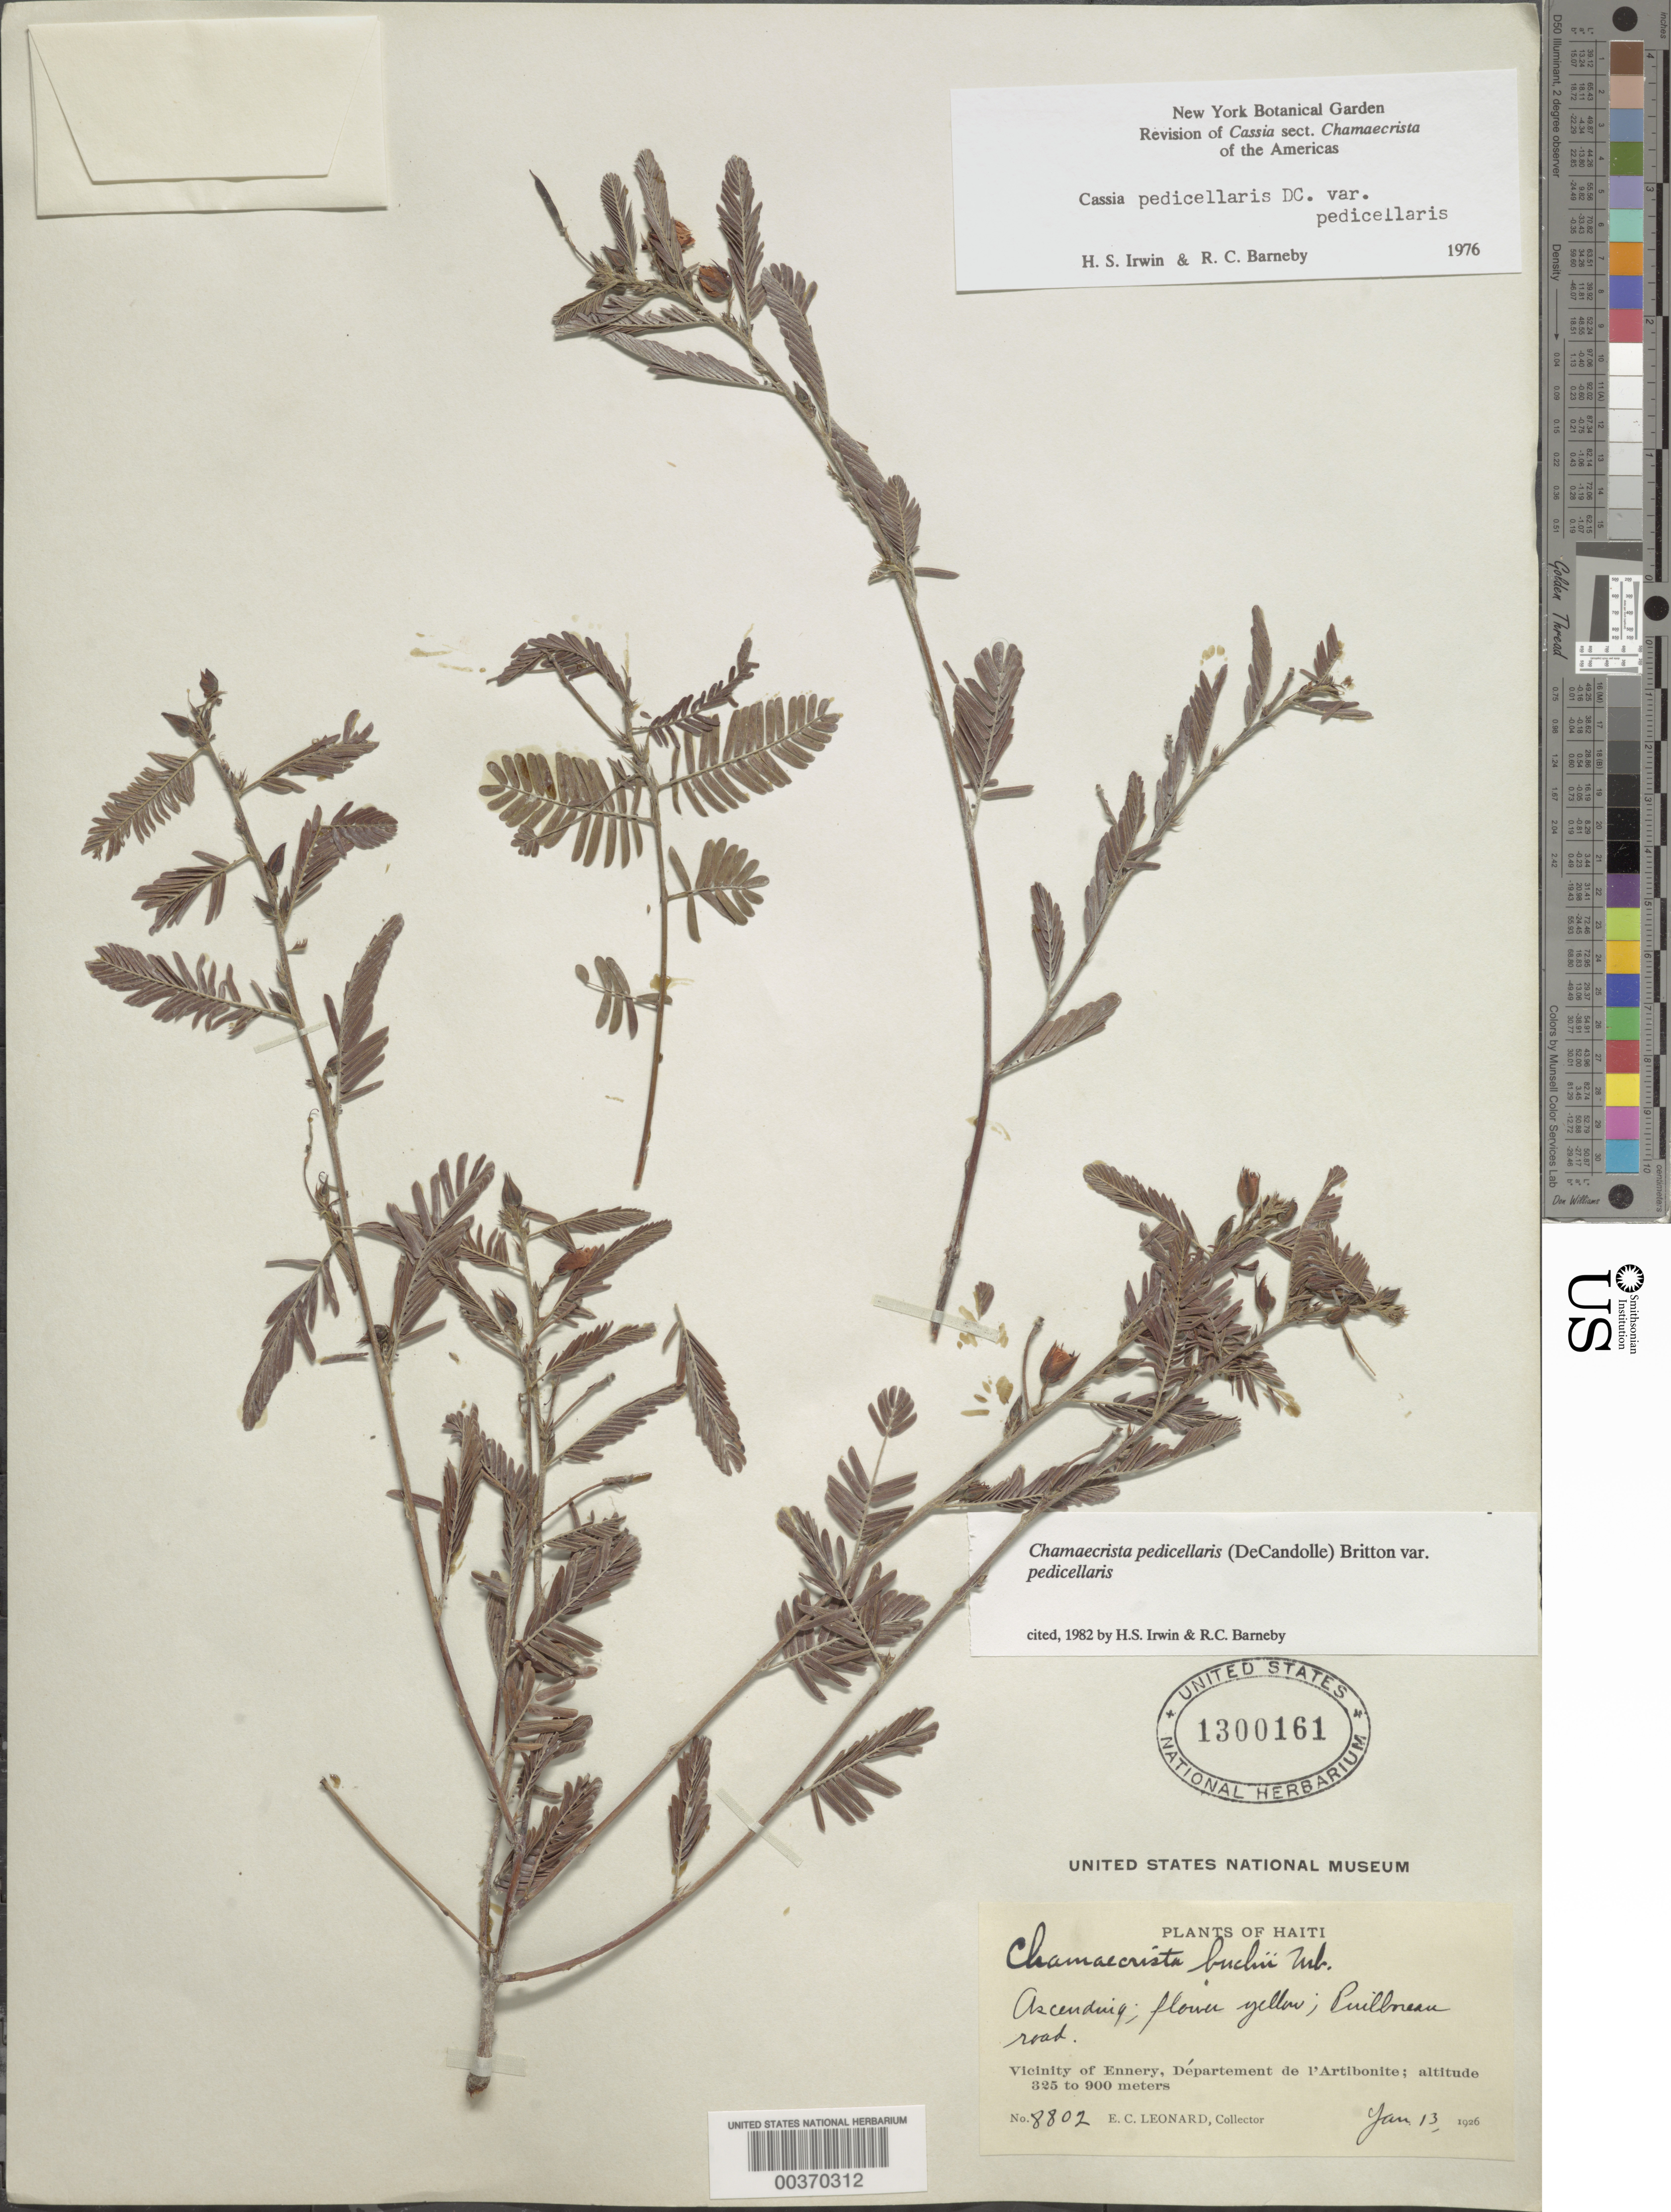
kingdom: Plantae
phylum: Tracheophyta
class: Magnoliopsida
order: Fabales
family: Fabaceae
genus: Chamaecrista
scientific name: Chamaecrista pedicellaris var. pedicellaris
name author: Britton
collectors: E. C. Leonard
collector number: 8802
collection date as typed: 13 Jan 1926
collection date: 1926-01-13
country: Haiti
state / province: Artibonite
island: Hispaniola Island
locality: Along puilboreau road; vicinity of ennery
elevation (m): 325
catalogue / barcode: US 1300161